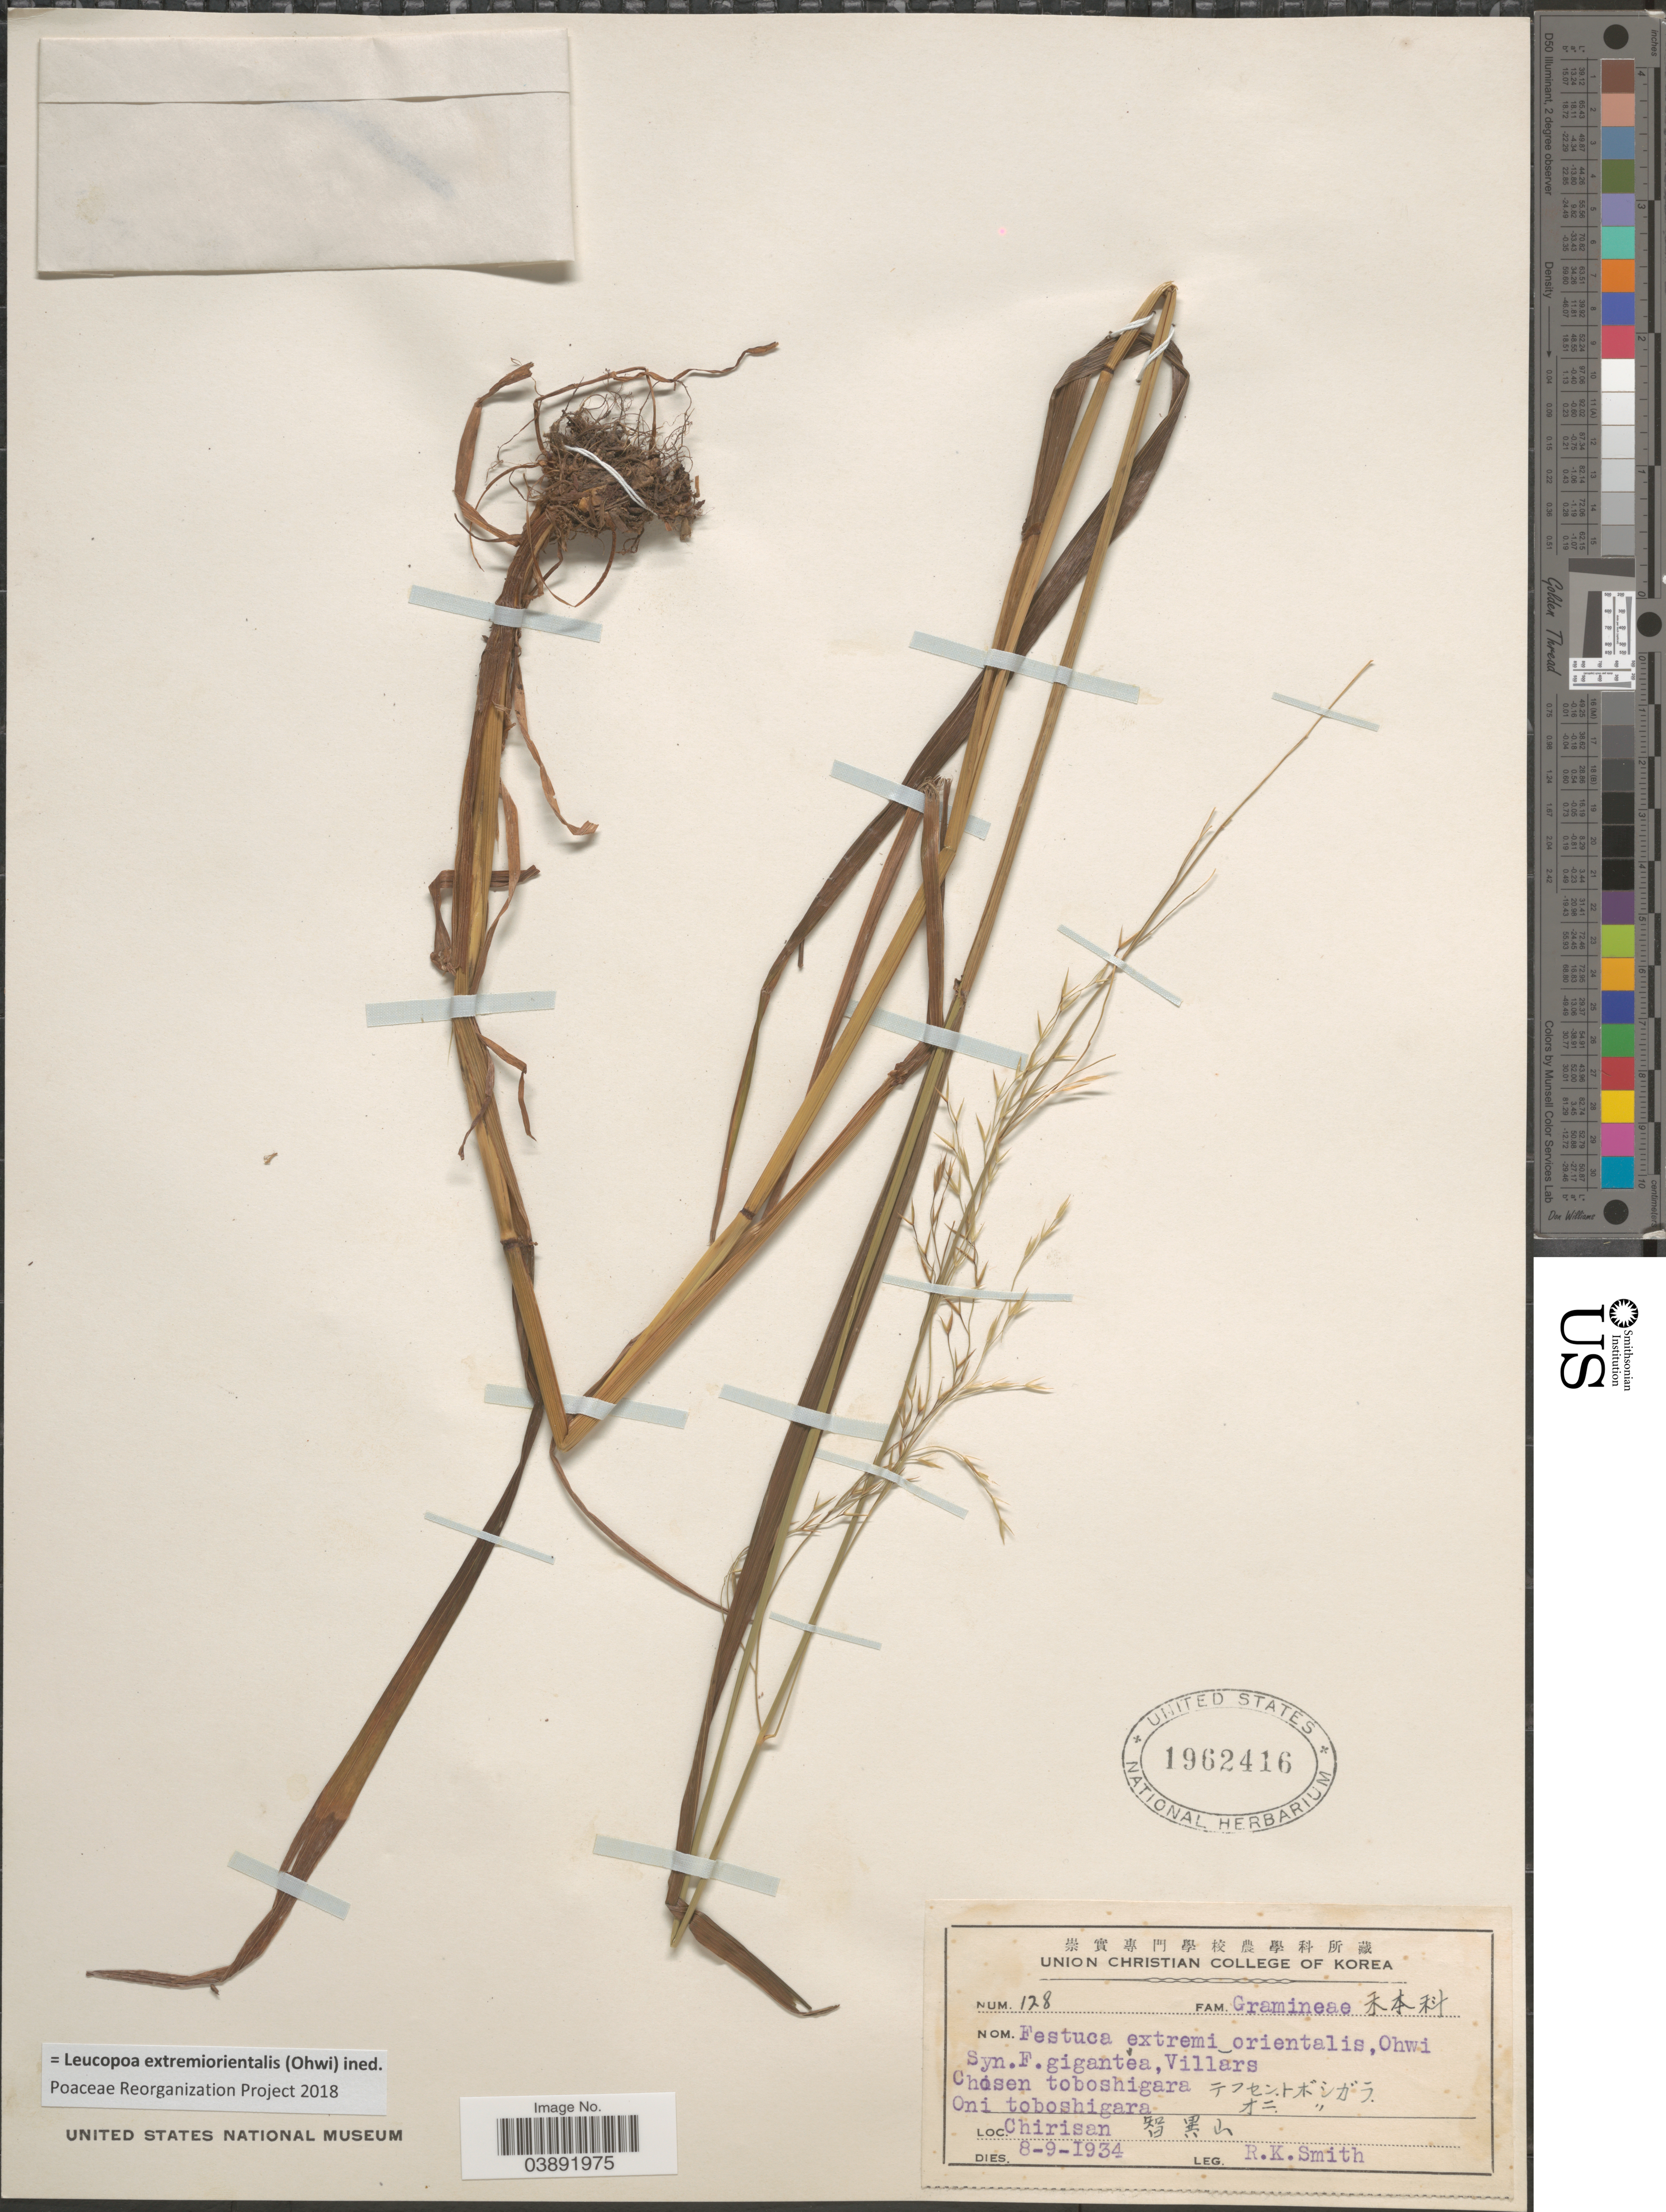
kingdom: Plantae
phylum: Tracheophyta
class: Liliopsida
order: Poales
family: Poaceae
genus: Hesperochloa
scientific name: Leucopoa extremiorientalis ined.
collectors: R. Smith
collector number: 128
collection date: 1934-09-08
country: South Korea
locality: Chirisan. X.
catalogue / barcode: US 1962416